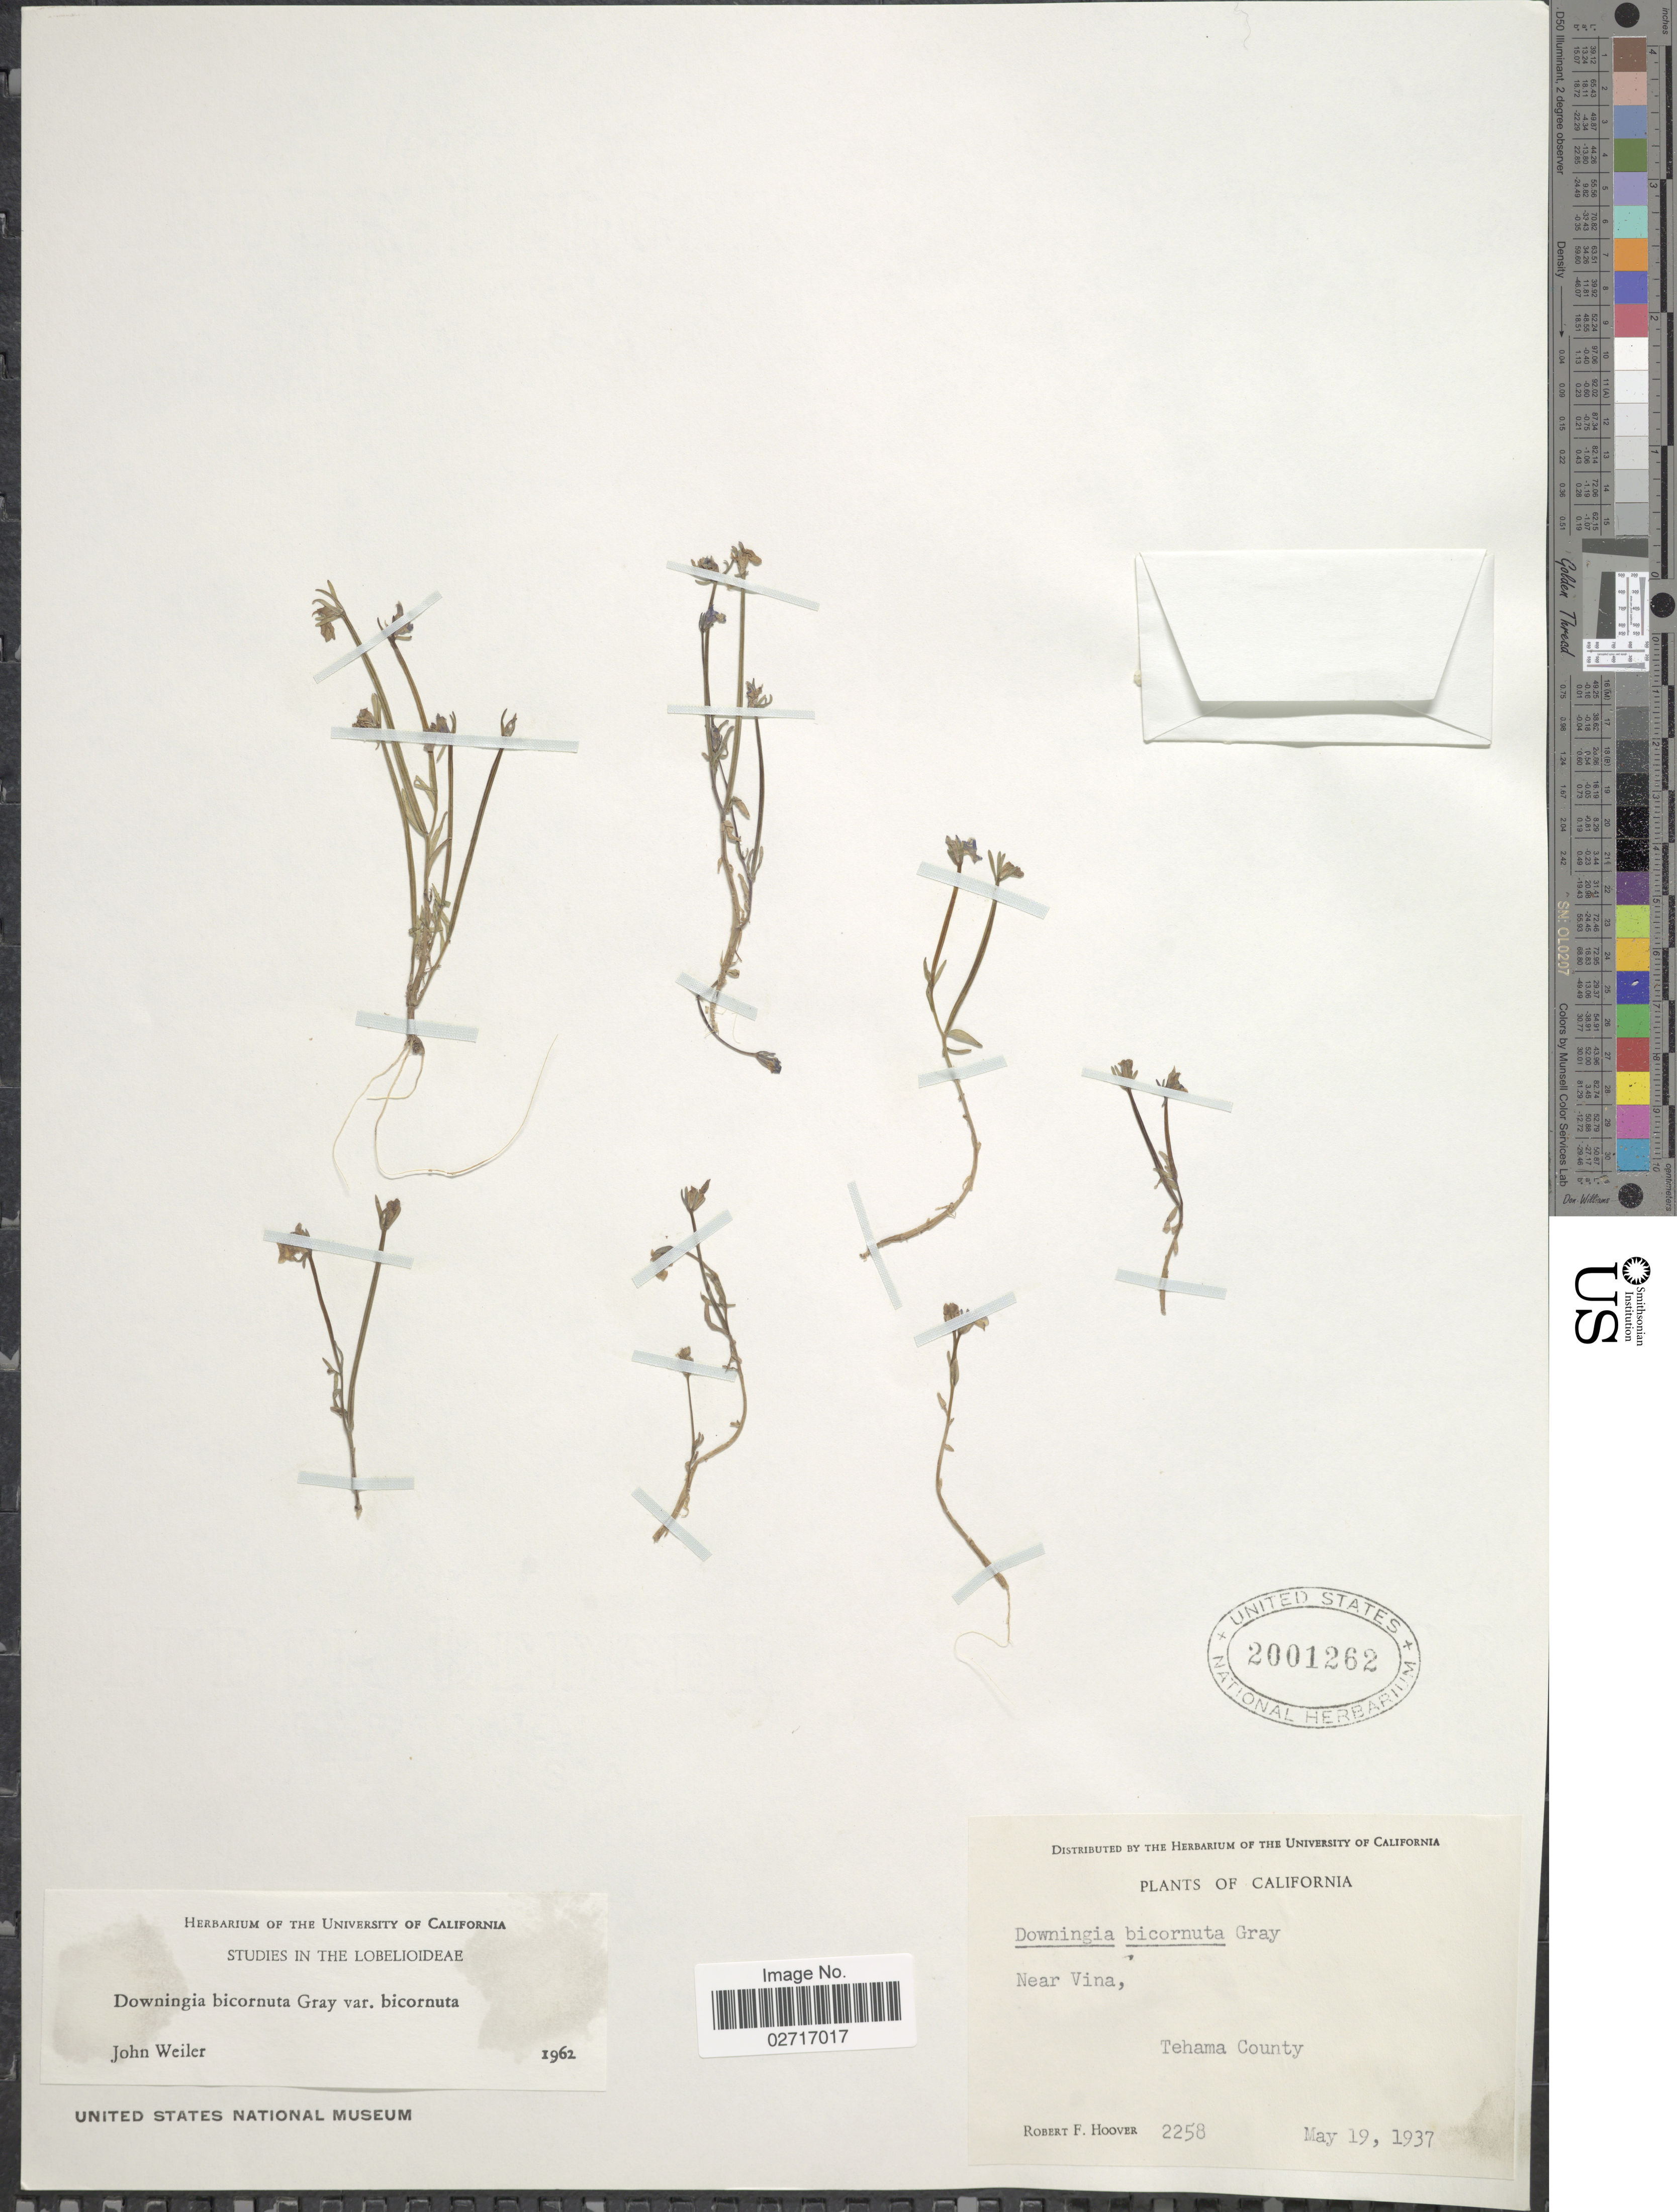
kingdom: Plantae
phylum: Tracheophyta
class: Magnoliopsida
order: Asterales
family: Campanulaceae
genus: Downingia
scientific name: Downingia bicornuta var. bicornuta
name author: A. Gray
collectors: R. F. Hoover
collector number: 2258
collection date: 1937-05-19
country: United States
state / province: California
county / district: Tehama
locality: Near Vina, Tehama County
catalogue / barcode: US 2001262